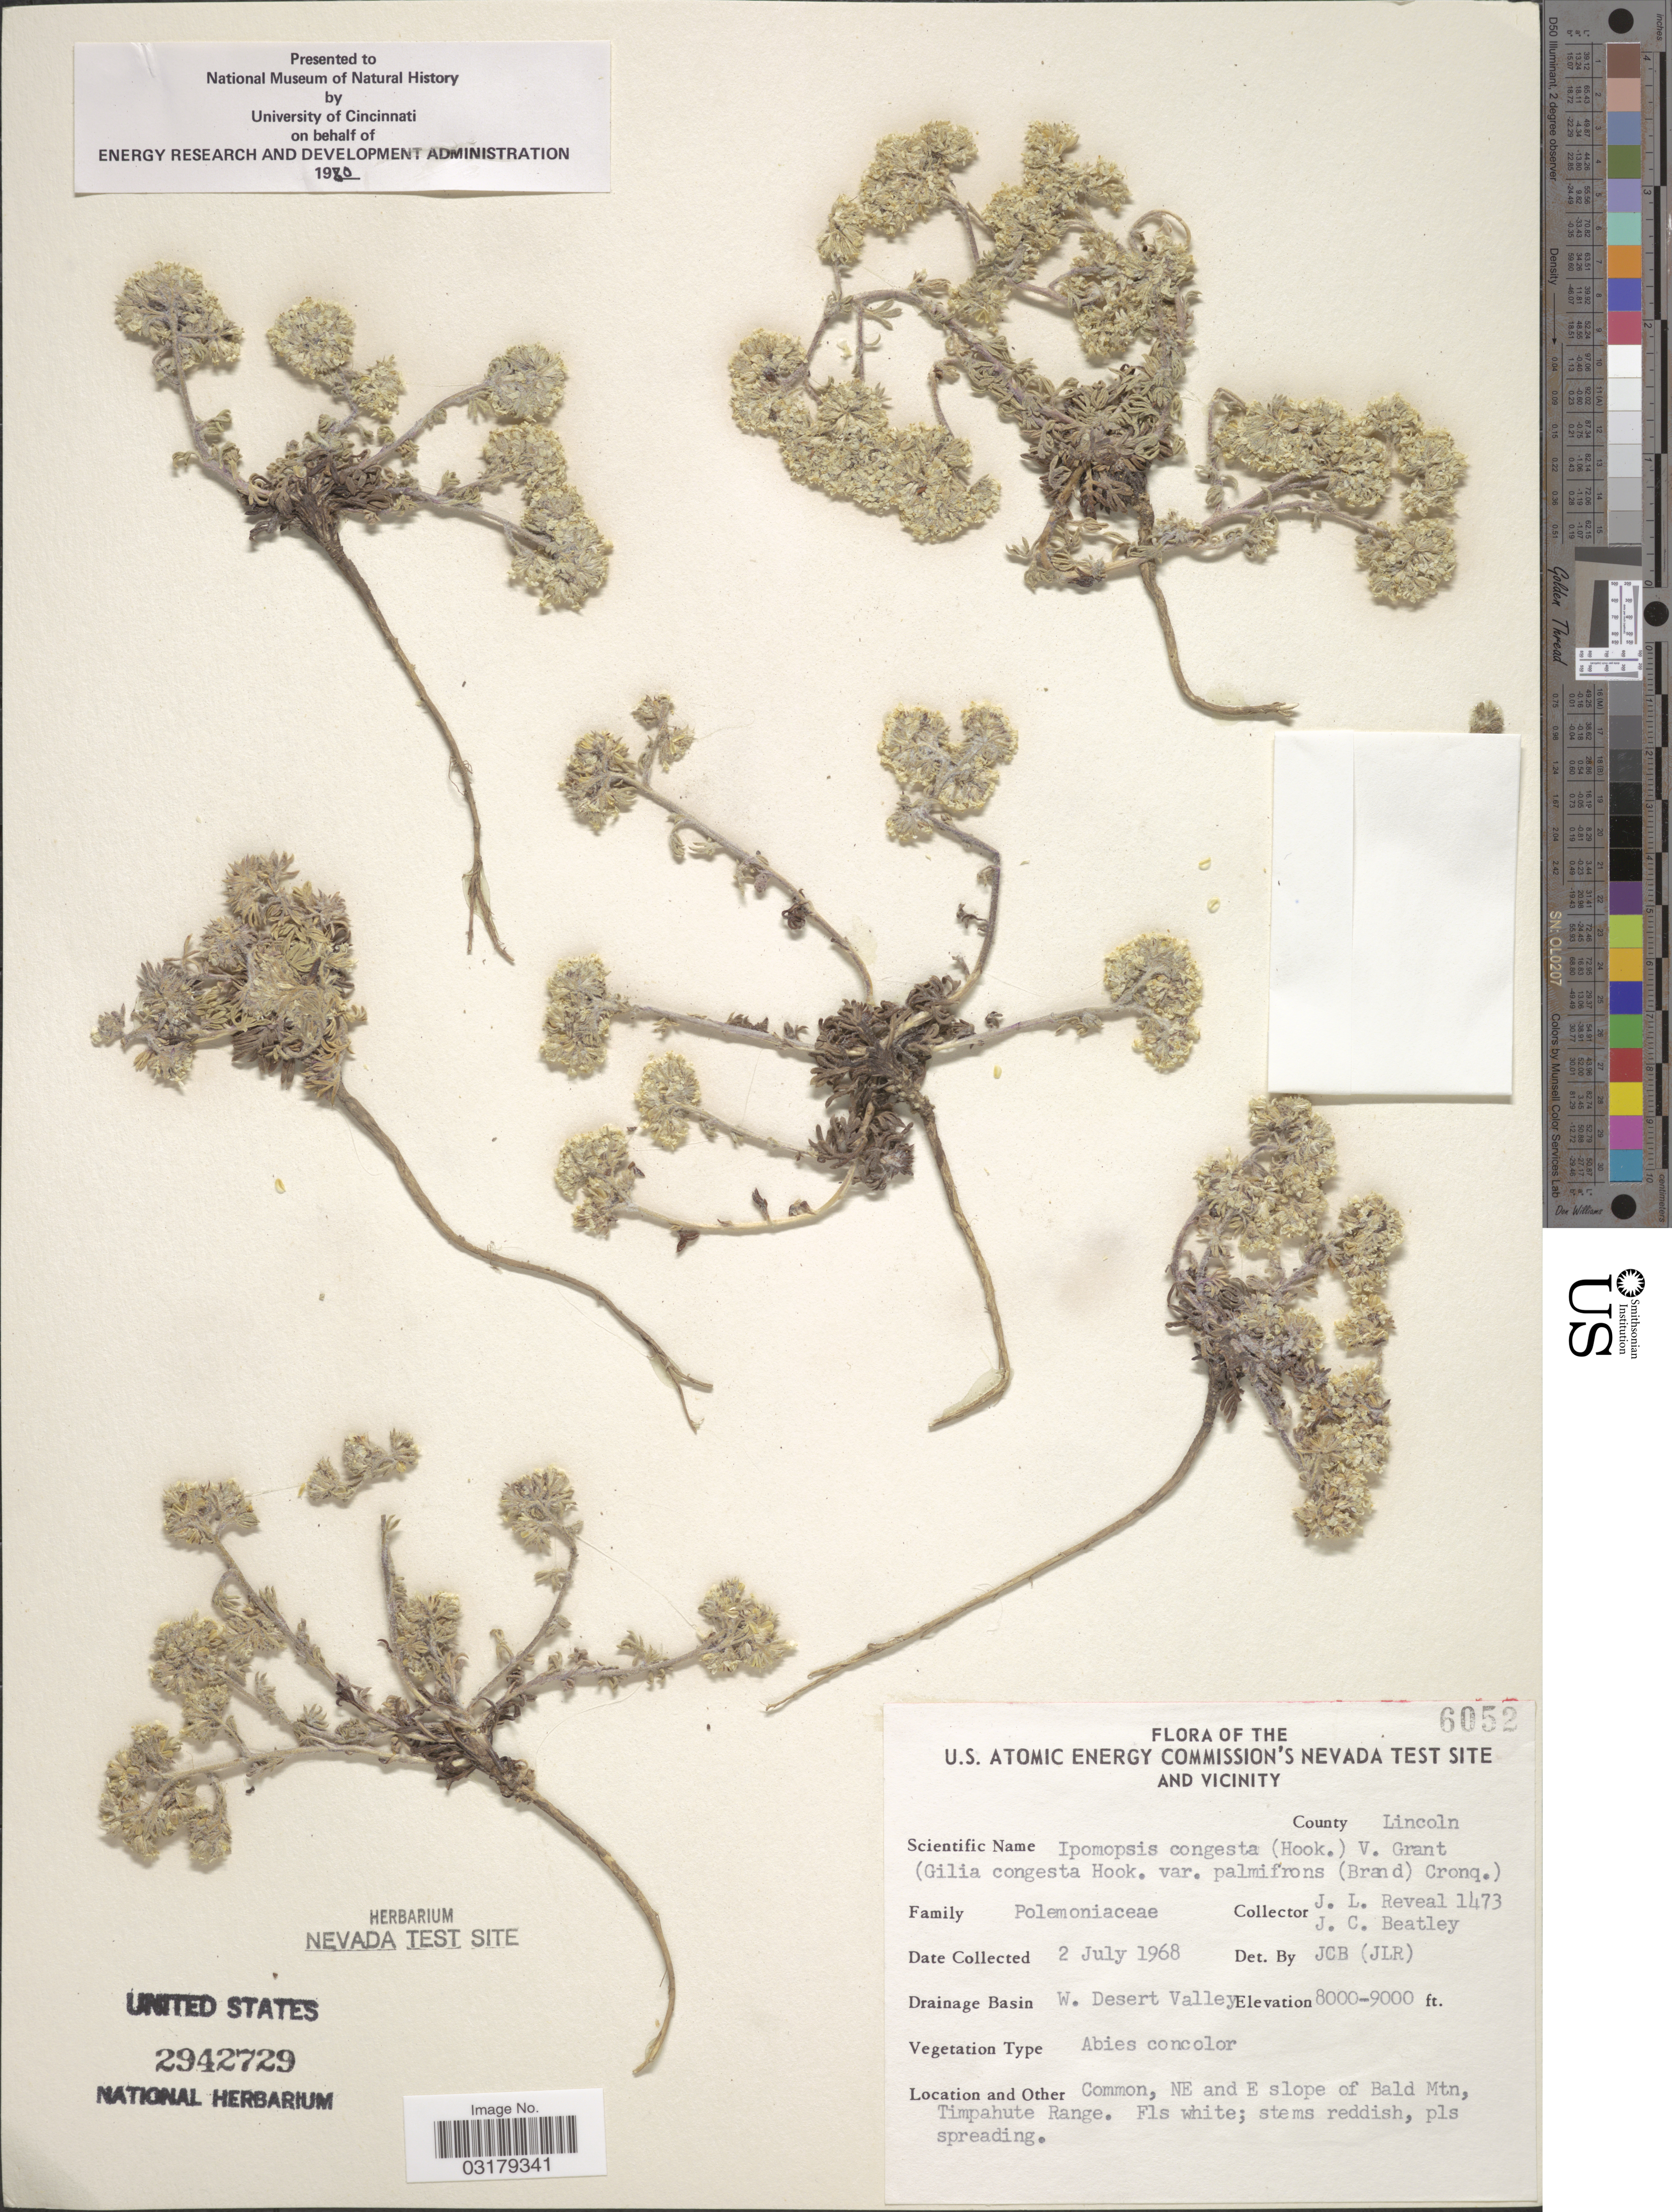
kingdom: Plantae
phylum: Tracheophyta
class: Magnoliopsida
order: Ericales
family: Polemoniaceae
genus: Ipomopsis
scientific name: Ipomopsis congesta var. palmifrons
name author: Brand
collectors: J. L. Reveal & J. C. Beatley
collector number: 1473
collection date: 1968-07-02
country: United States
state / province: Nevada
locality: The U.S. Atomic Energy Commission's Nevada test site and vicinity. County Lincoln. Drainage Basin W. Desert Valley. Common, NE and E slope of Bald Mtn, Timpahute Range.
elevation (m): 2438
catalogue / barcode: US 2942729